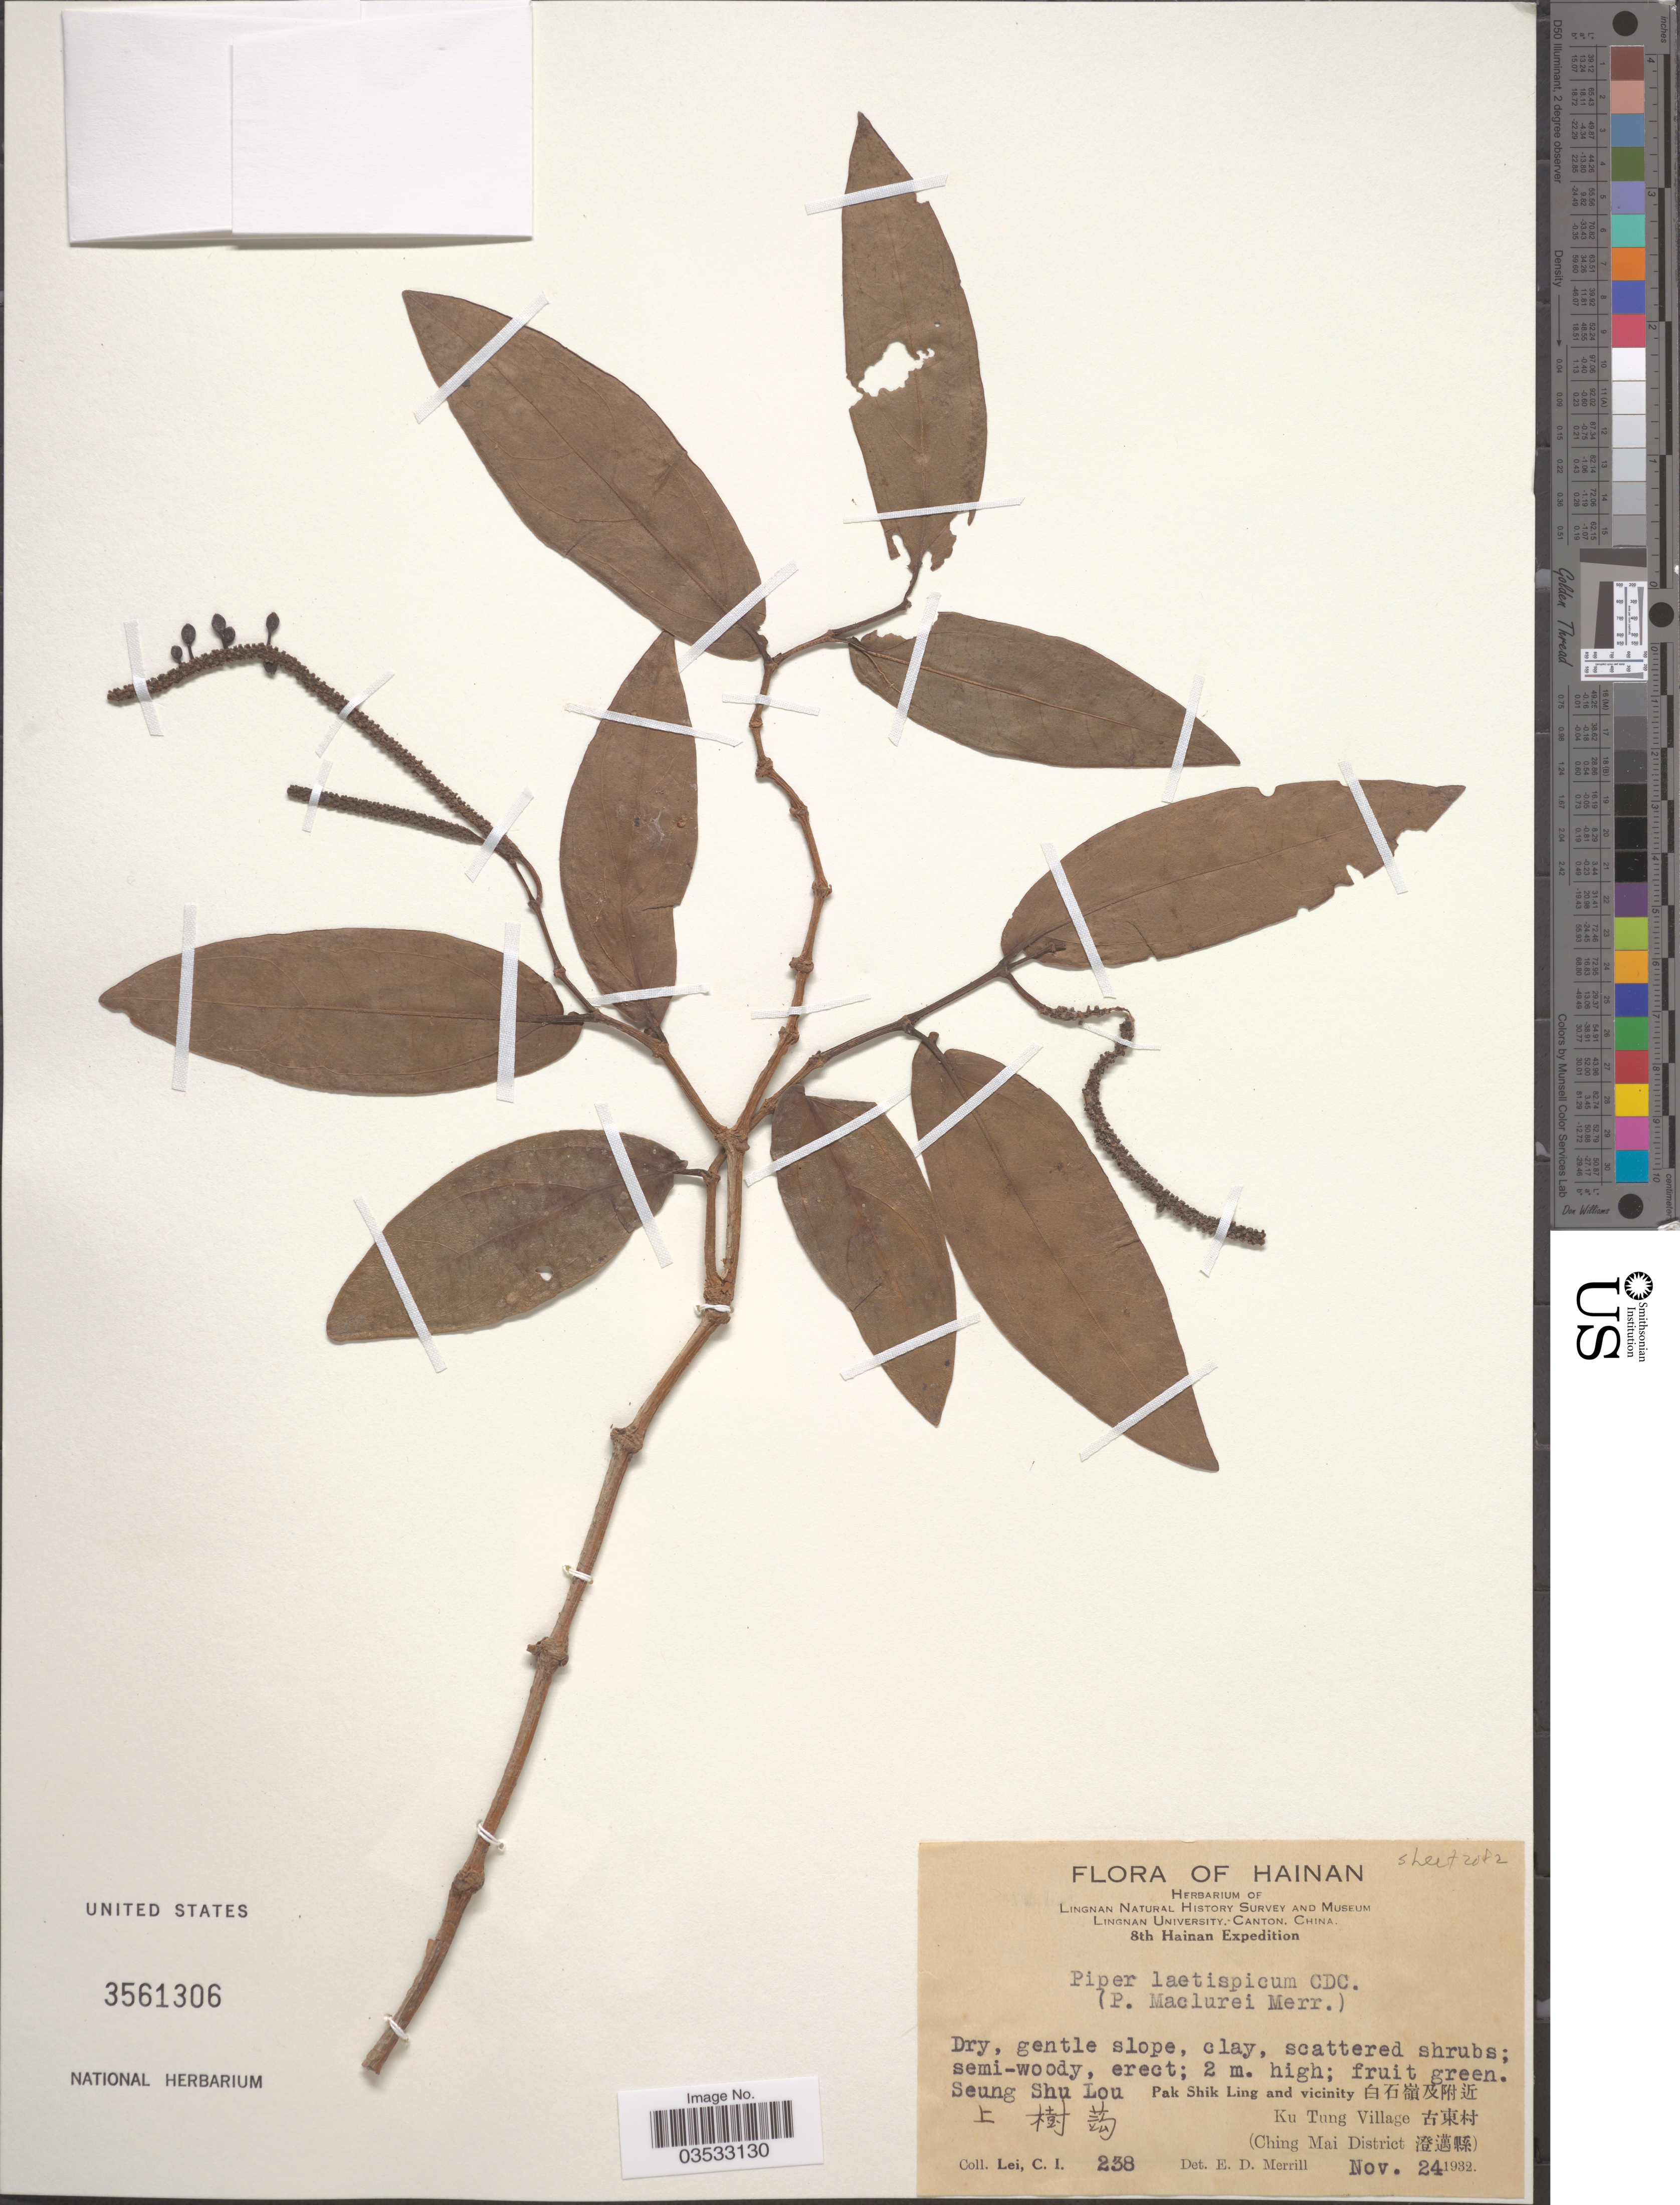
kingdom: Plantae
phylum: Tracheophyta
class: Magnoliopsida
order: Piperales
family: Piperaceae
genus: Piper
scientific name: Piper laetispicum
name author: C. DC.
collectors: C. I. Lei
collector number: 238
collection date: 1932-11-24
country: China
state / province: Hainan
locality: Pak Shik Ling and vicinity X, Ku Tung Village X, (Ching Mai District, X). Seung Shu Lou.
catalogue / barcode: US 3561306